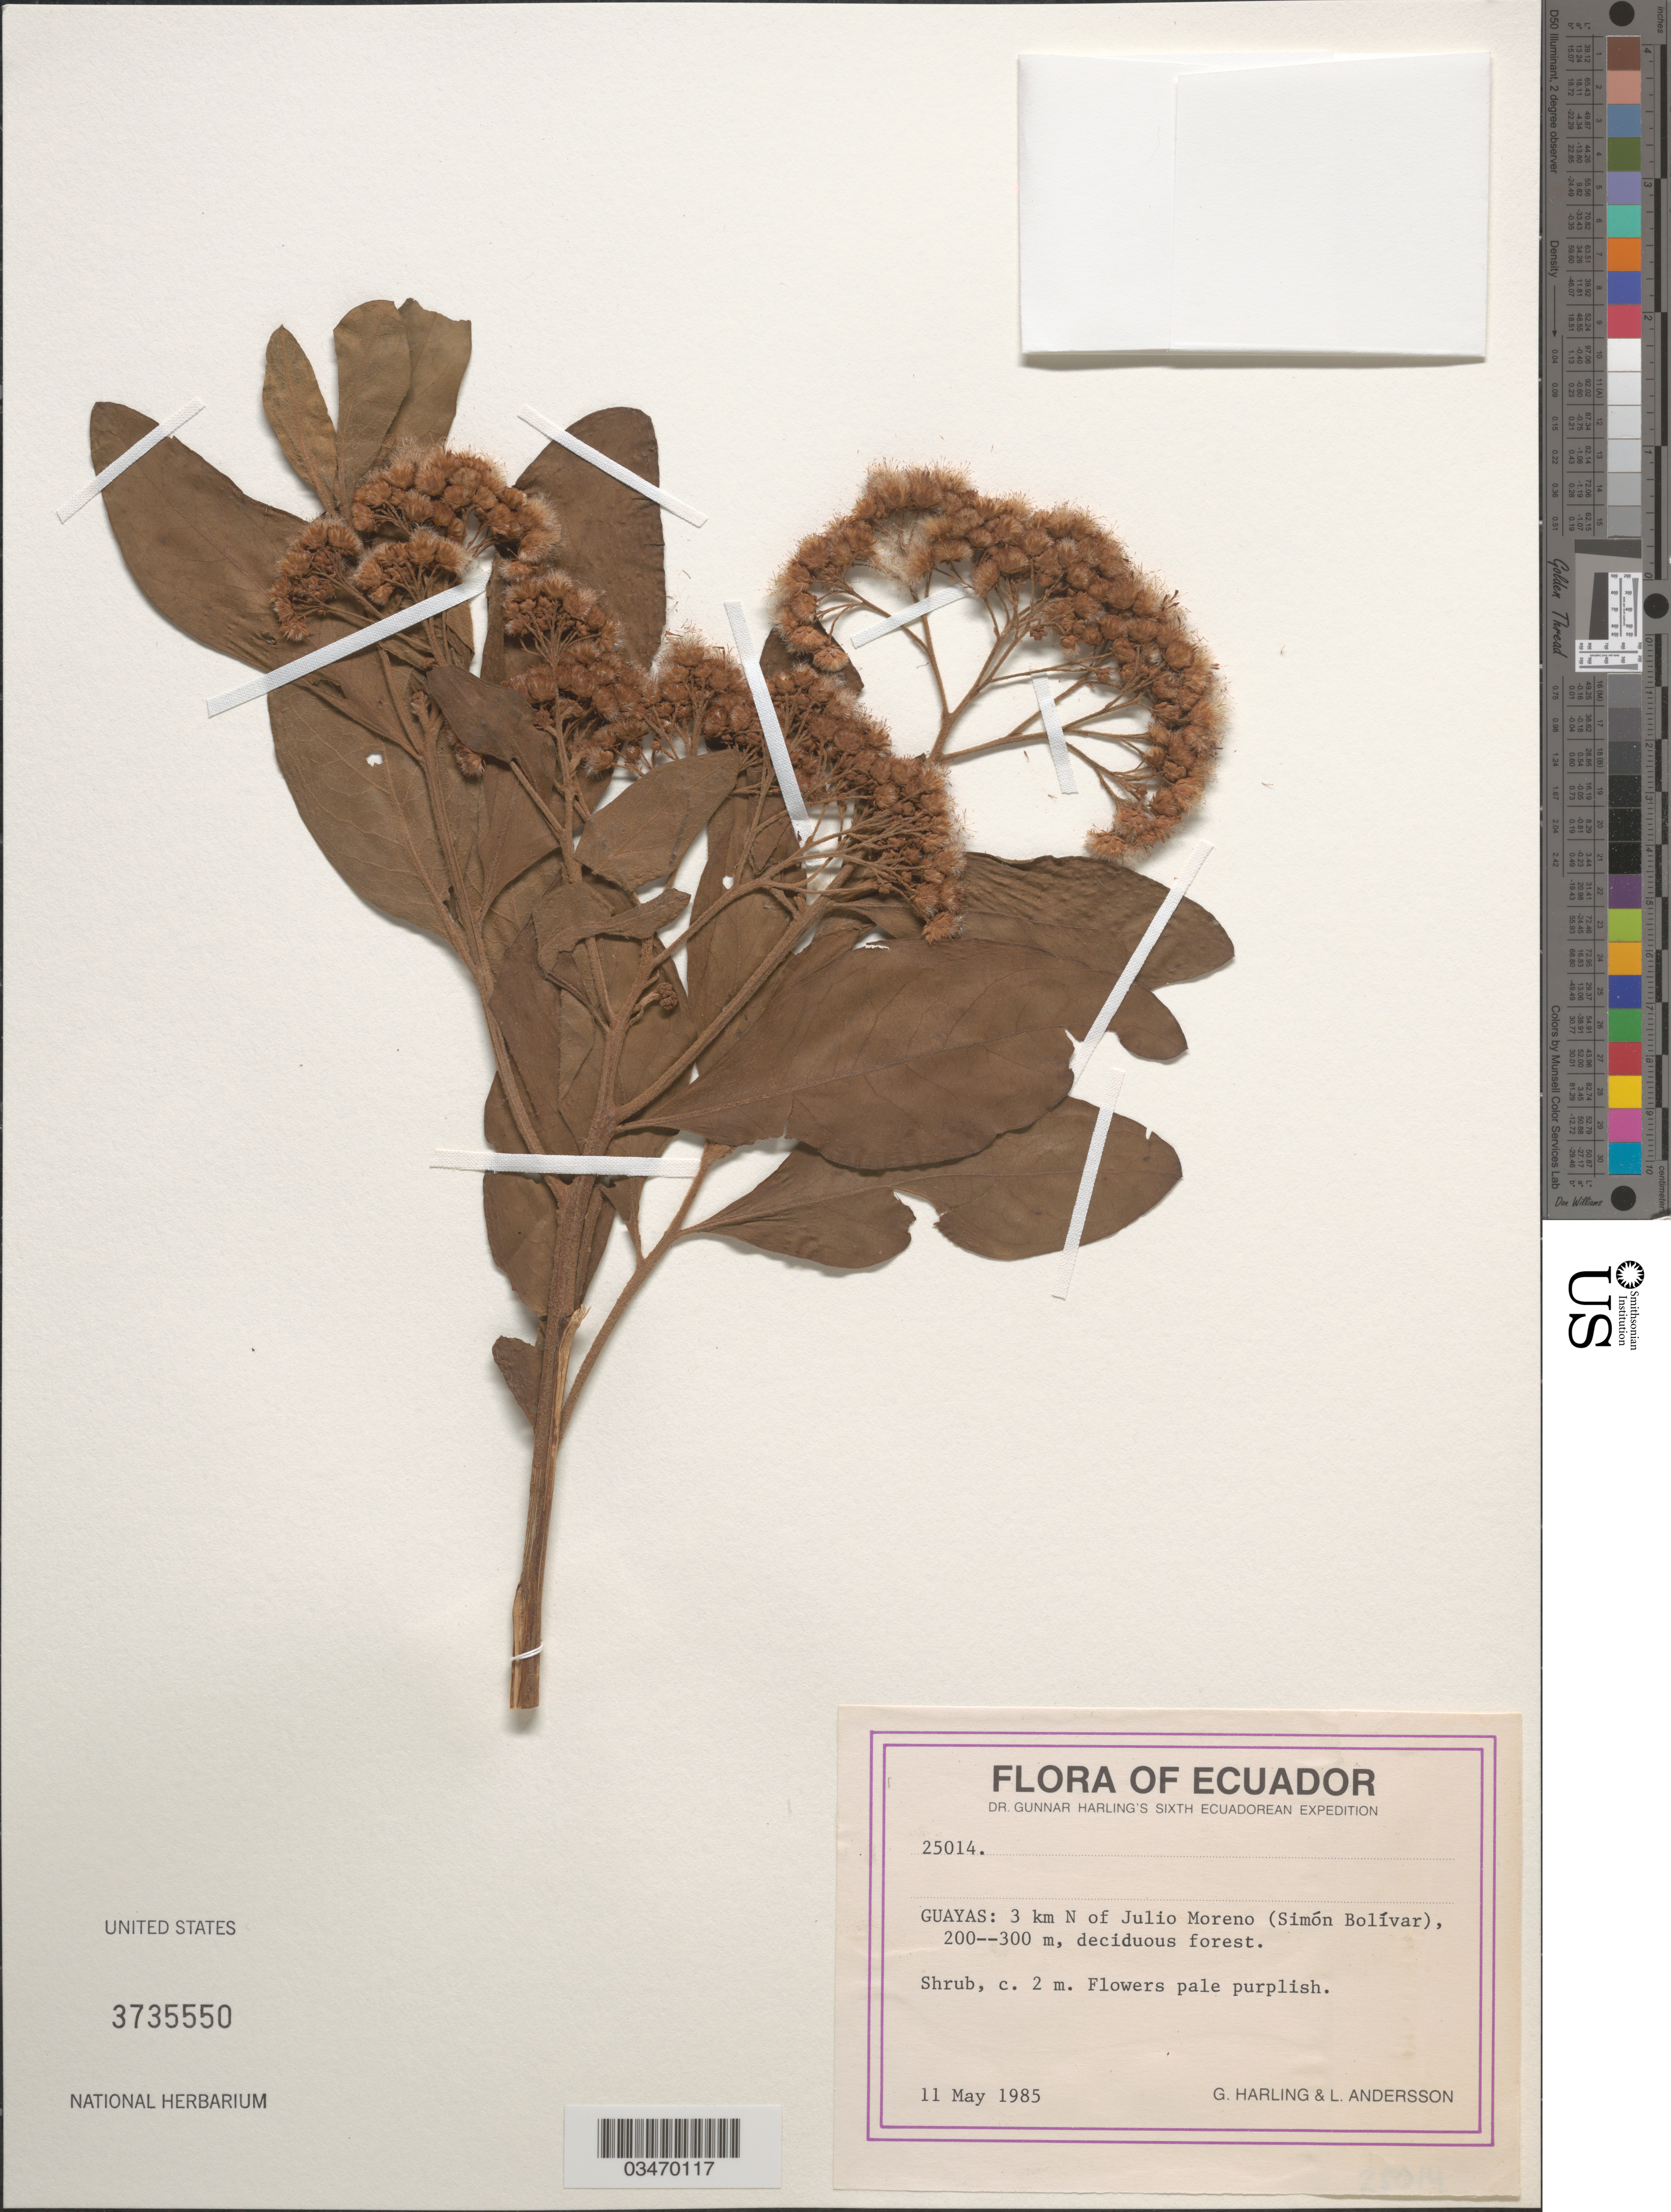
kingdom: Plantae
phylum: Tracheophyta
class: Magnoliopsida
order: Asterales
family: Asteraceae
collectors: G. Harling & L. Andersson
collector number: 25014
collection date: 1985-05-11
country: Ecuador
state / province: Guayas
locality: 3 km N of Julio Moreno (Simón Bolívar).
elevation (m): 200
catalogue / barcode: US 3735550